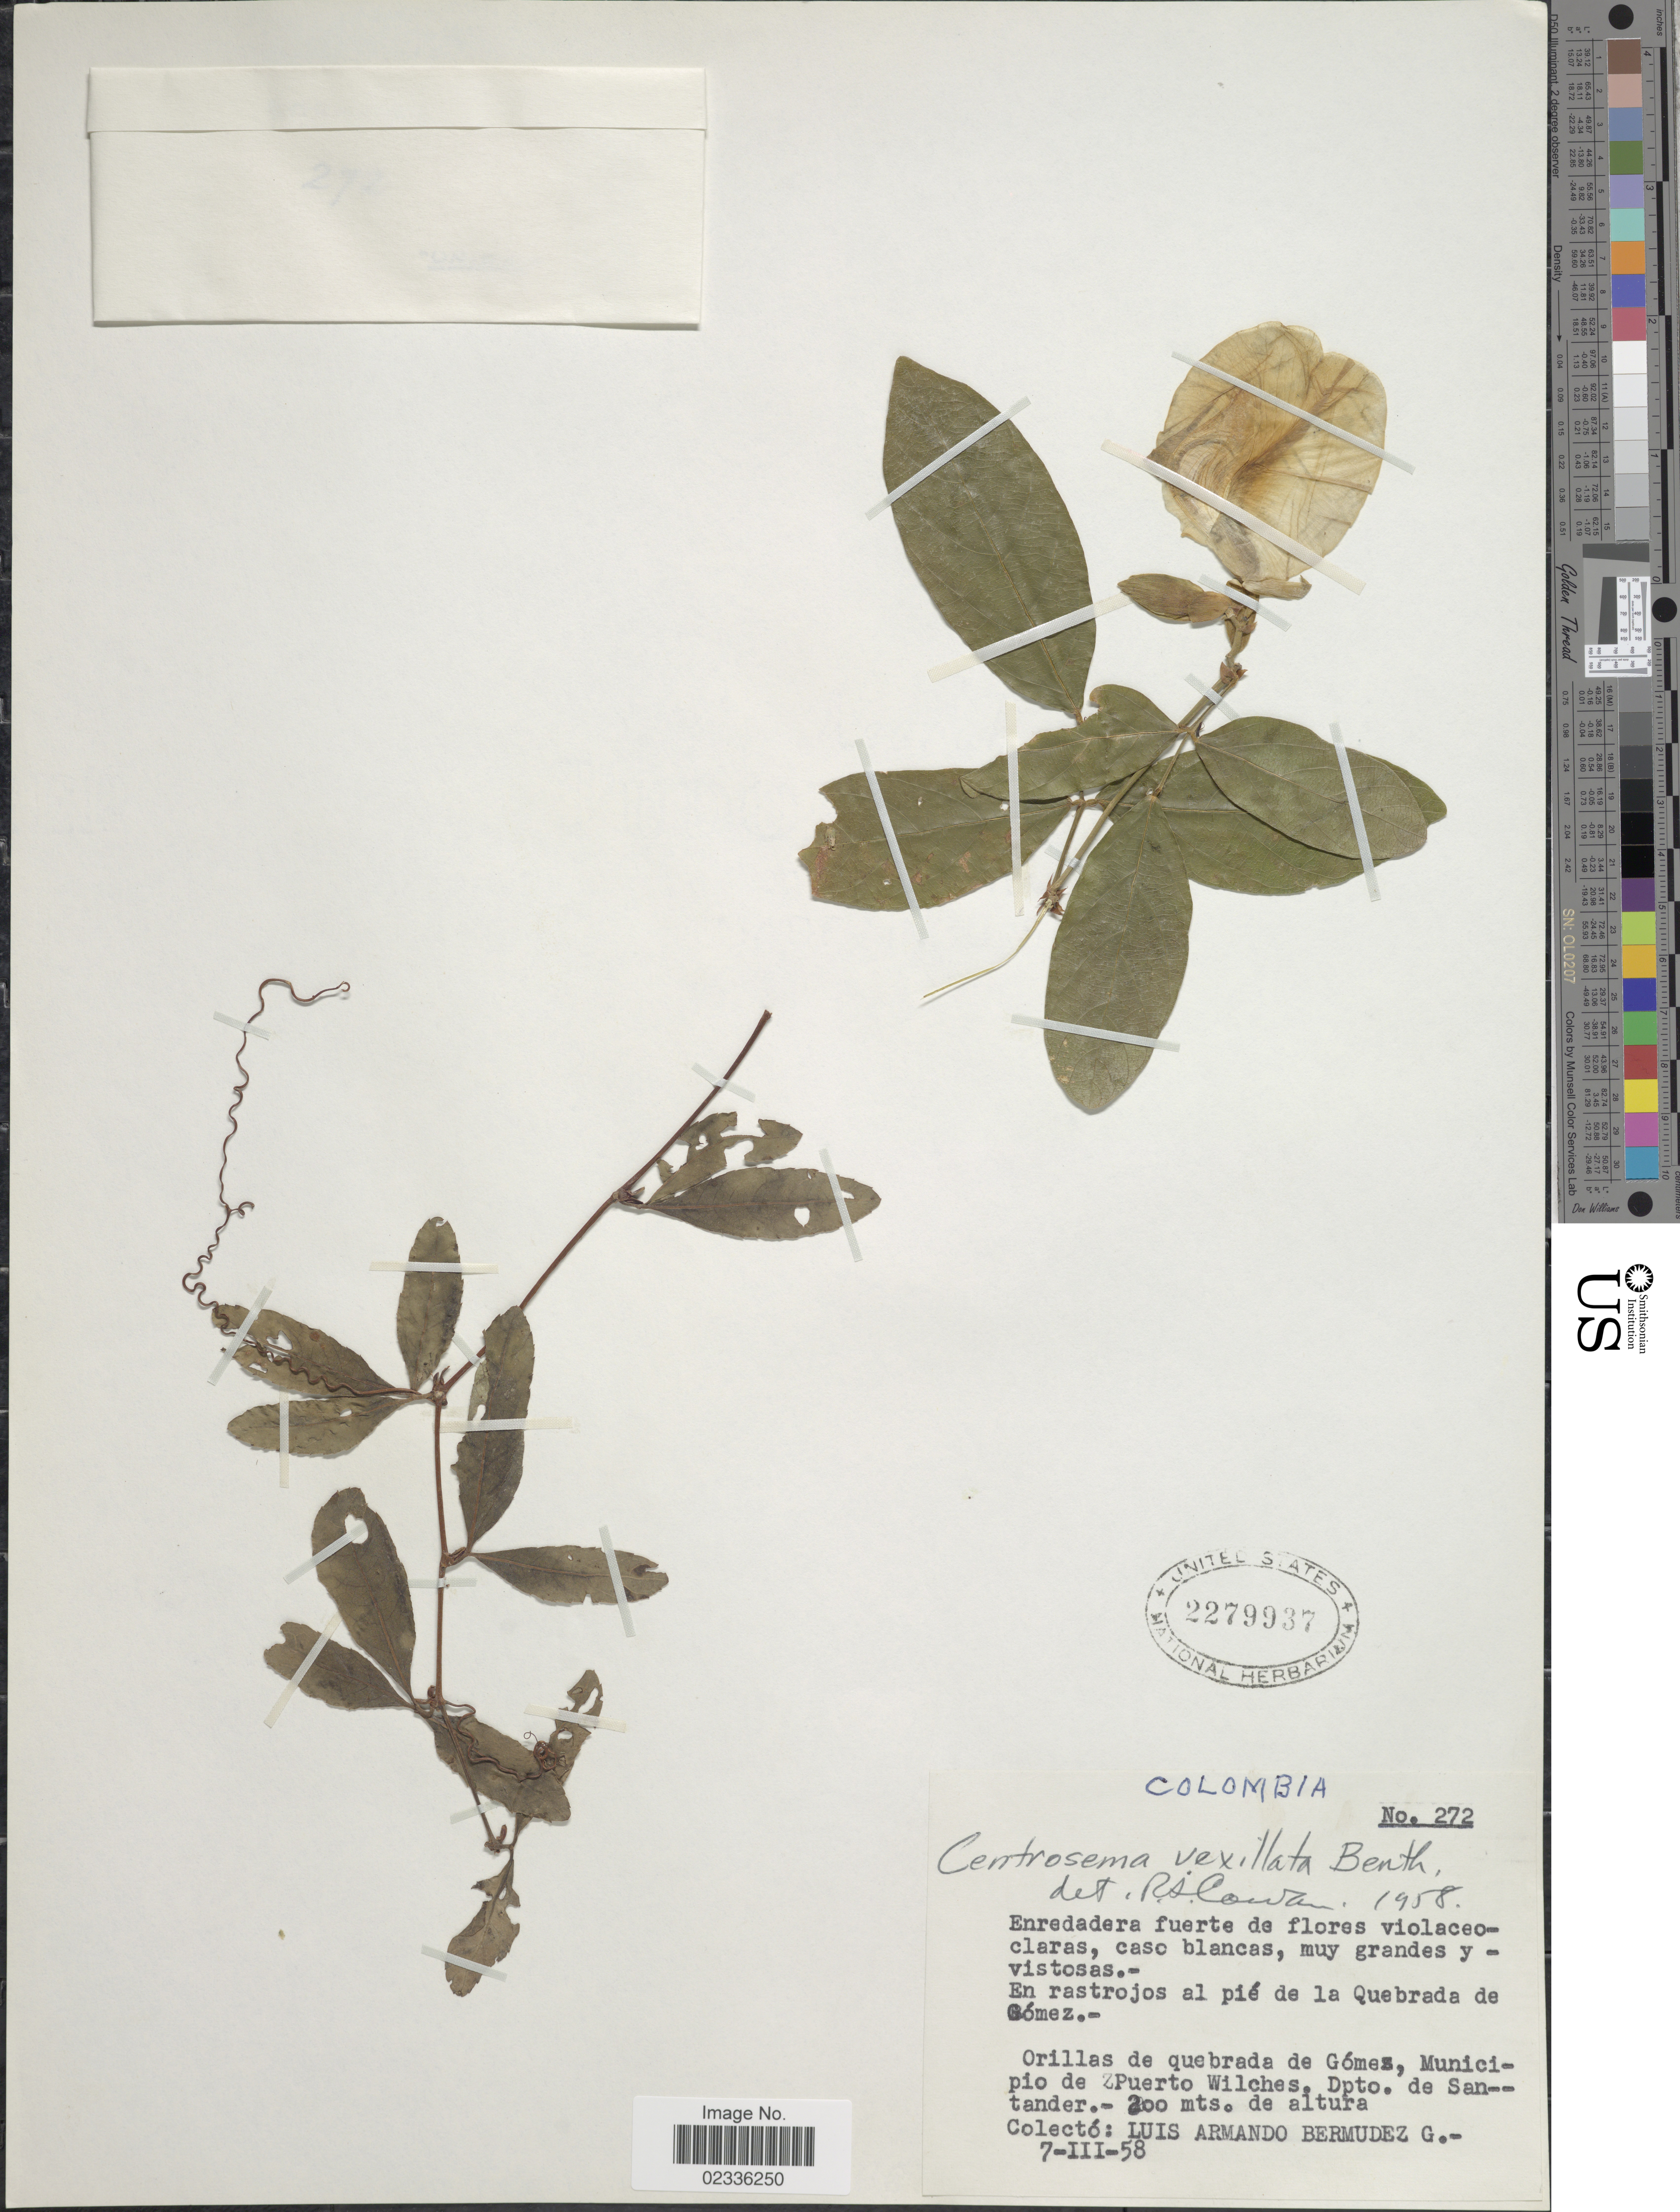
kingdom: Plantae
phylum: Tracheophyta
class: Magnoliopsida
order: Fabales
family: Fabaceae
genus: Centrosema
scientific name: Centrosema vexillatum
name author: Benth.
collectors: L. Bermudez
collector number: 272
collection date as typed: Transcribed d/m/y: 7/3/58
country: Colombia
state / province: Santander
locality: Orillas de quebrada de Gomez, Municipio de Puerto Wilches, Dpto. de Santander.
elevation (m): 200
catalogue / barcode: US 2279937